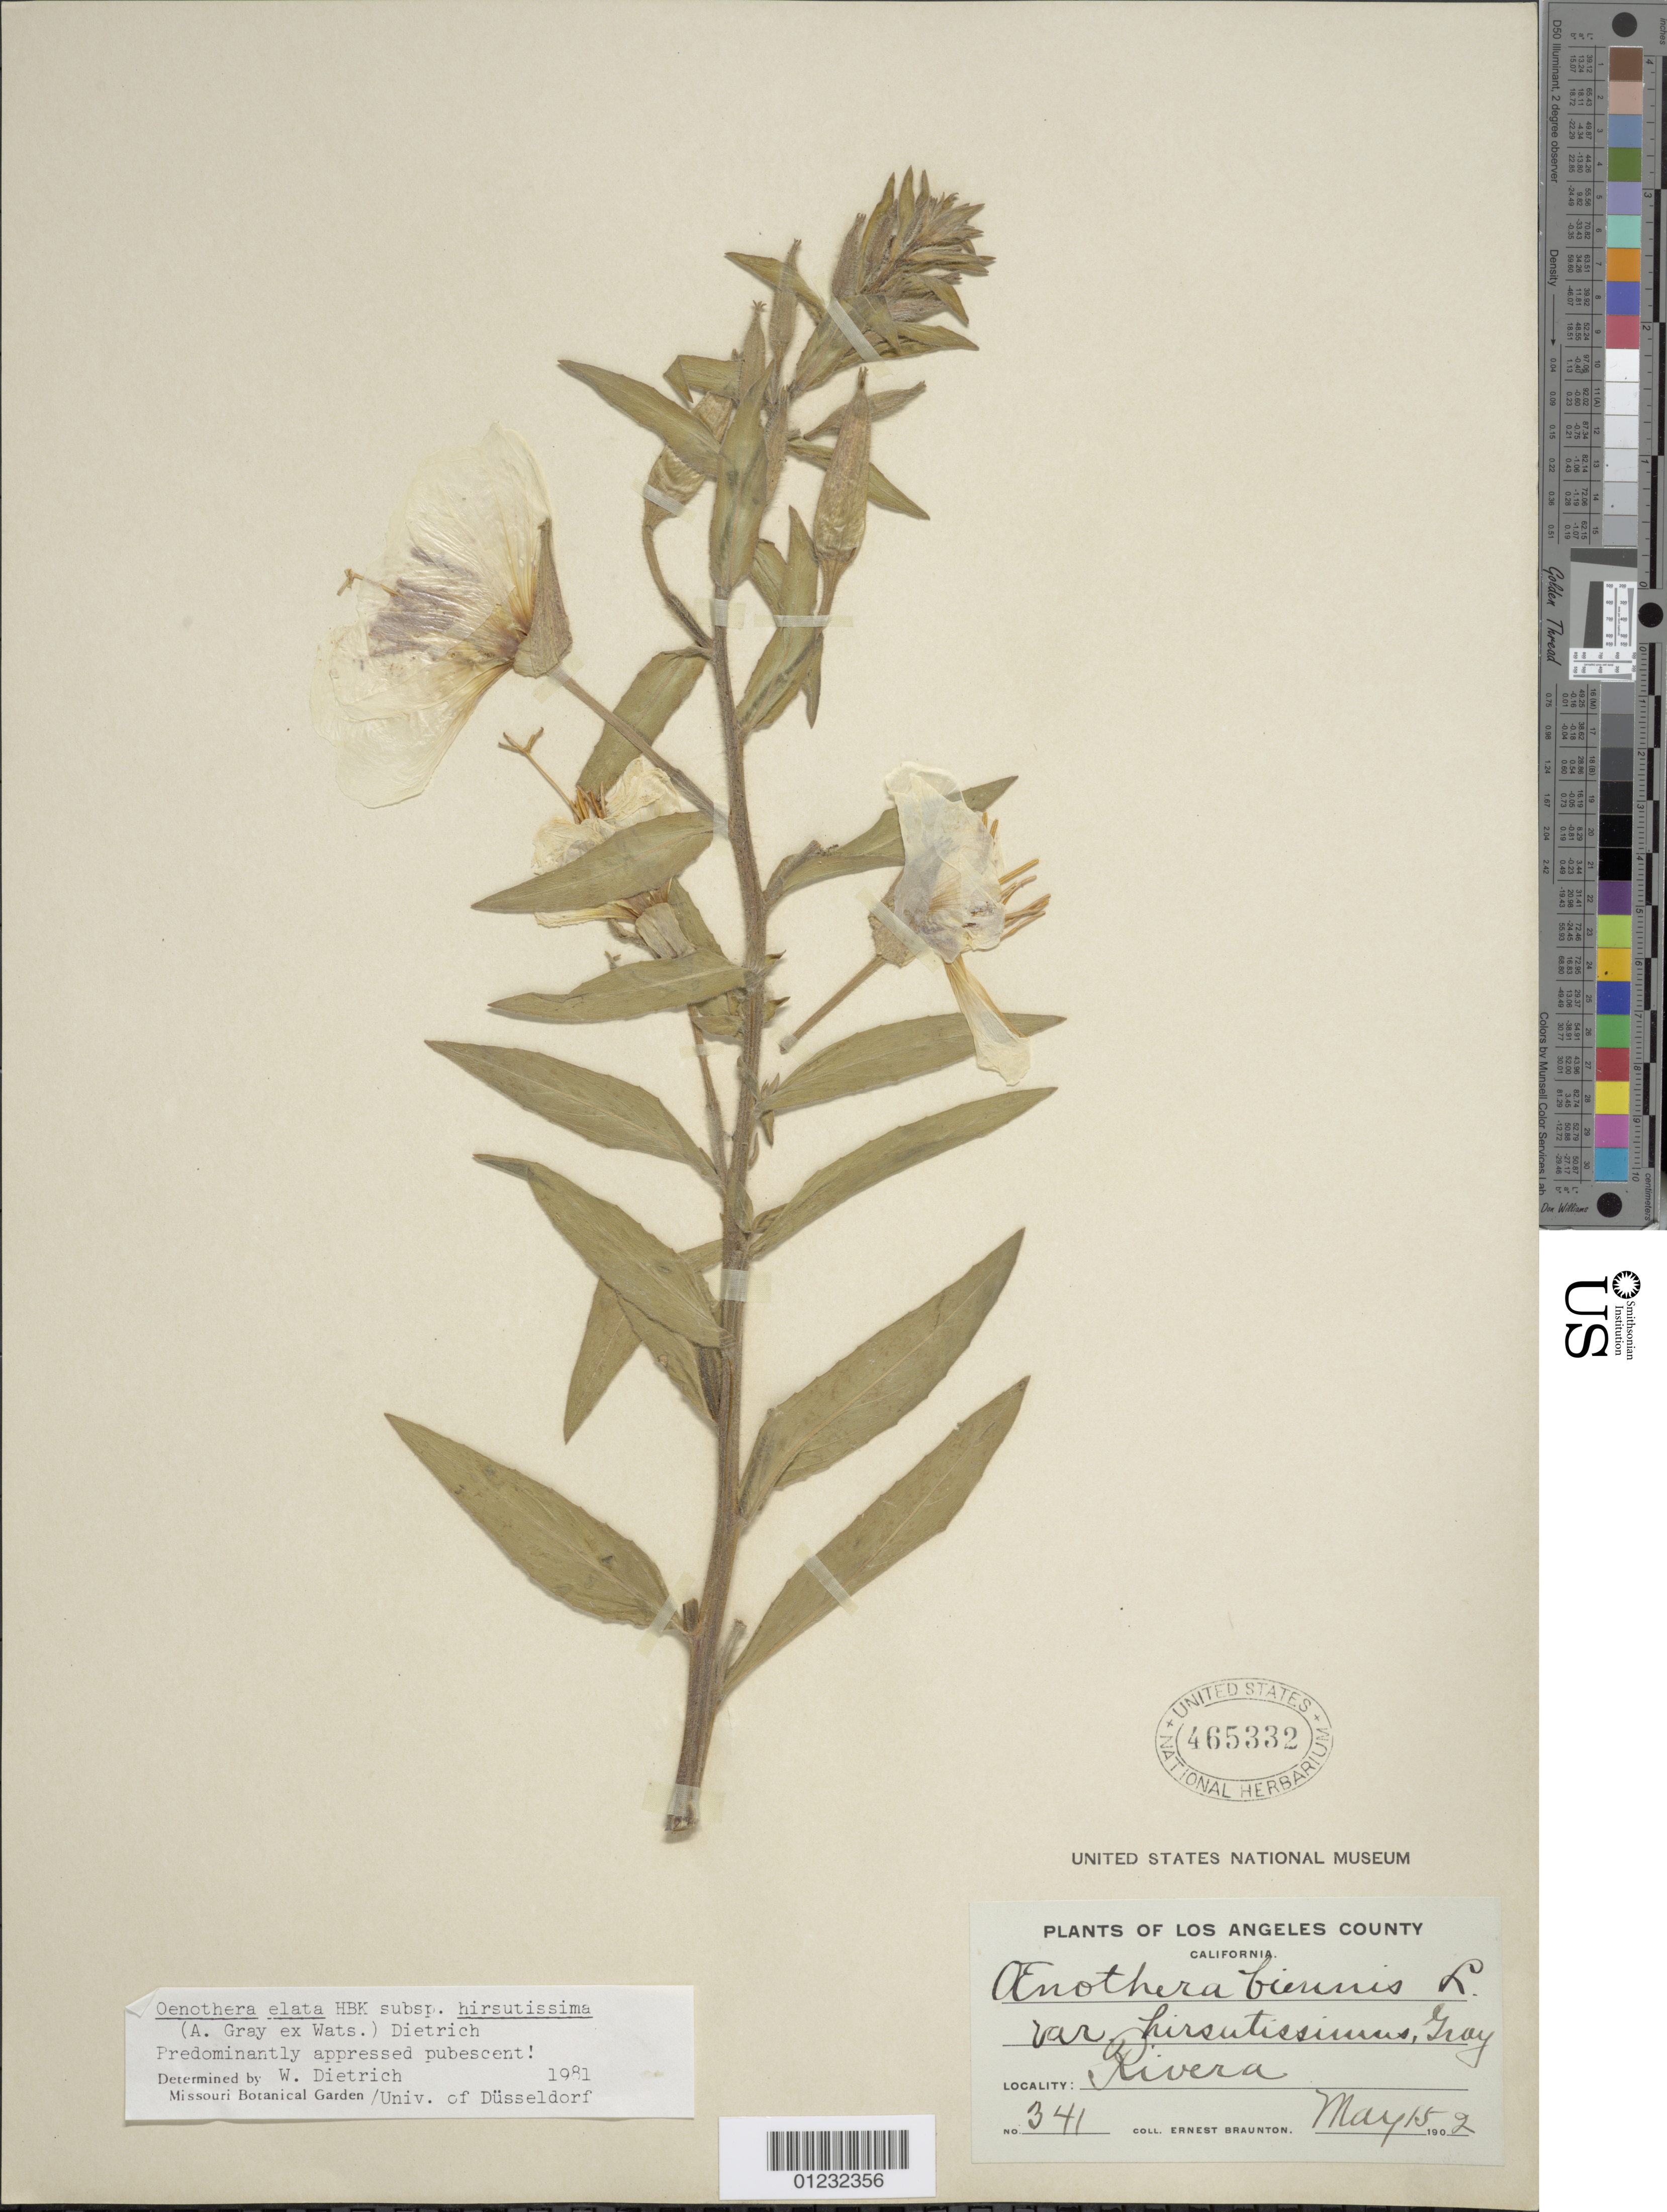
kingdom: Plantae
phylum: Tracheophyta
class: Magnoliopsida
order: Myrtales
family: Onagraceae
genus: Oenothera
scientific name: Oenothera elata subsp. hirsutissima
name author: (A. Gray ex S. Watson) W. Dietr.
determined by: Dietrich, W.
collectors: E. Braunton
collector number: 341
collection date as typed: May 1902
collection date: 1902-05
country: United States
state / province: California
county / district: Los Angeles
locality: Rivera.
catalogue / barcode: US 465332